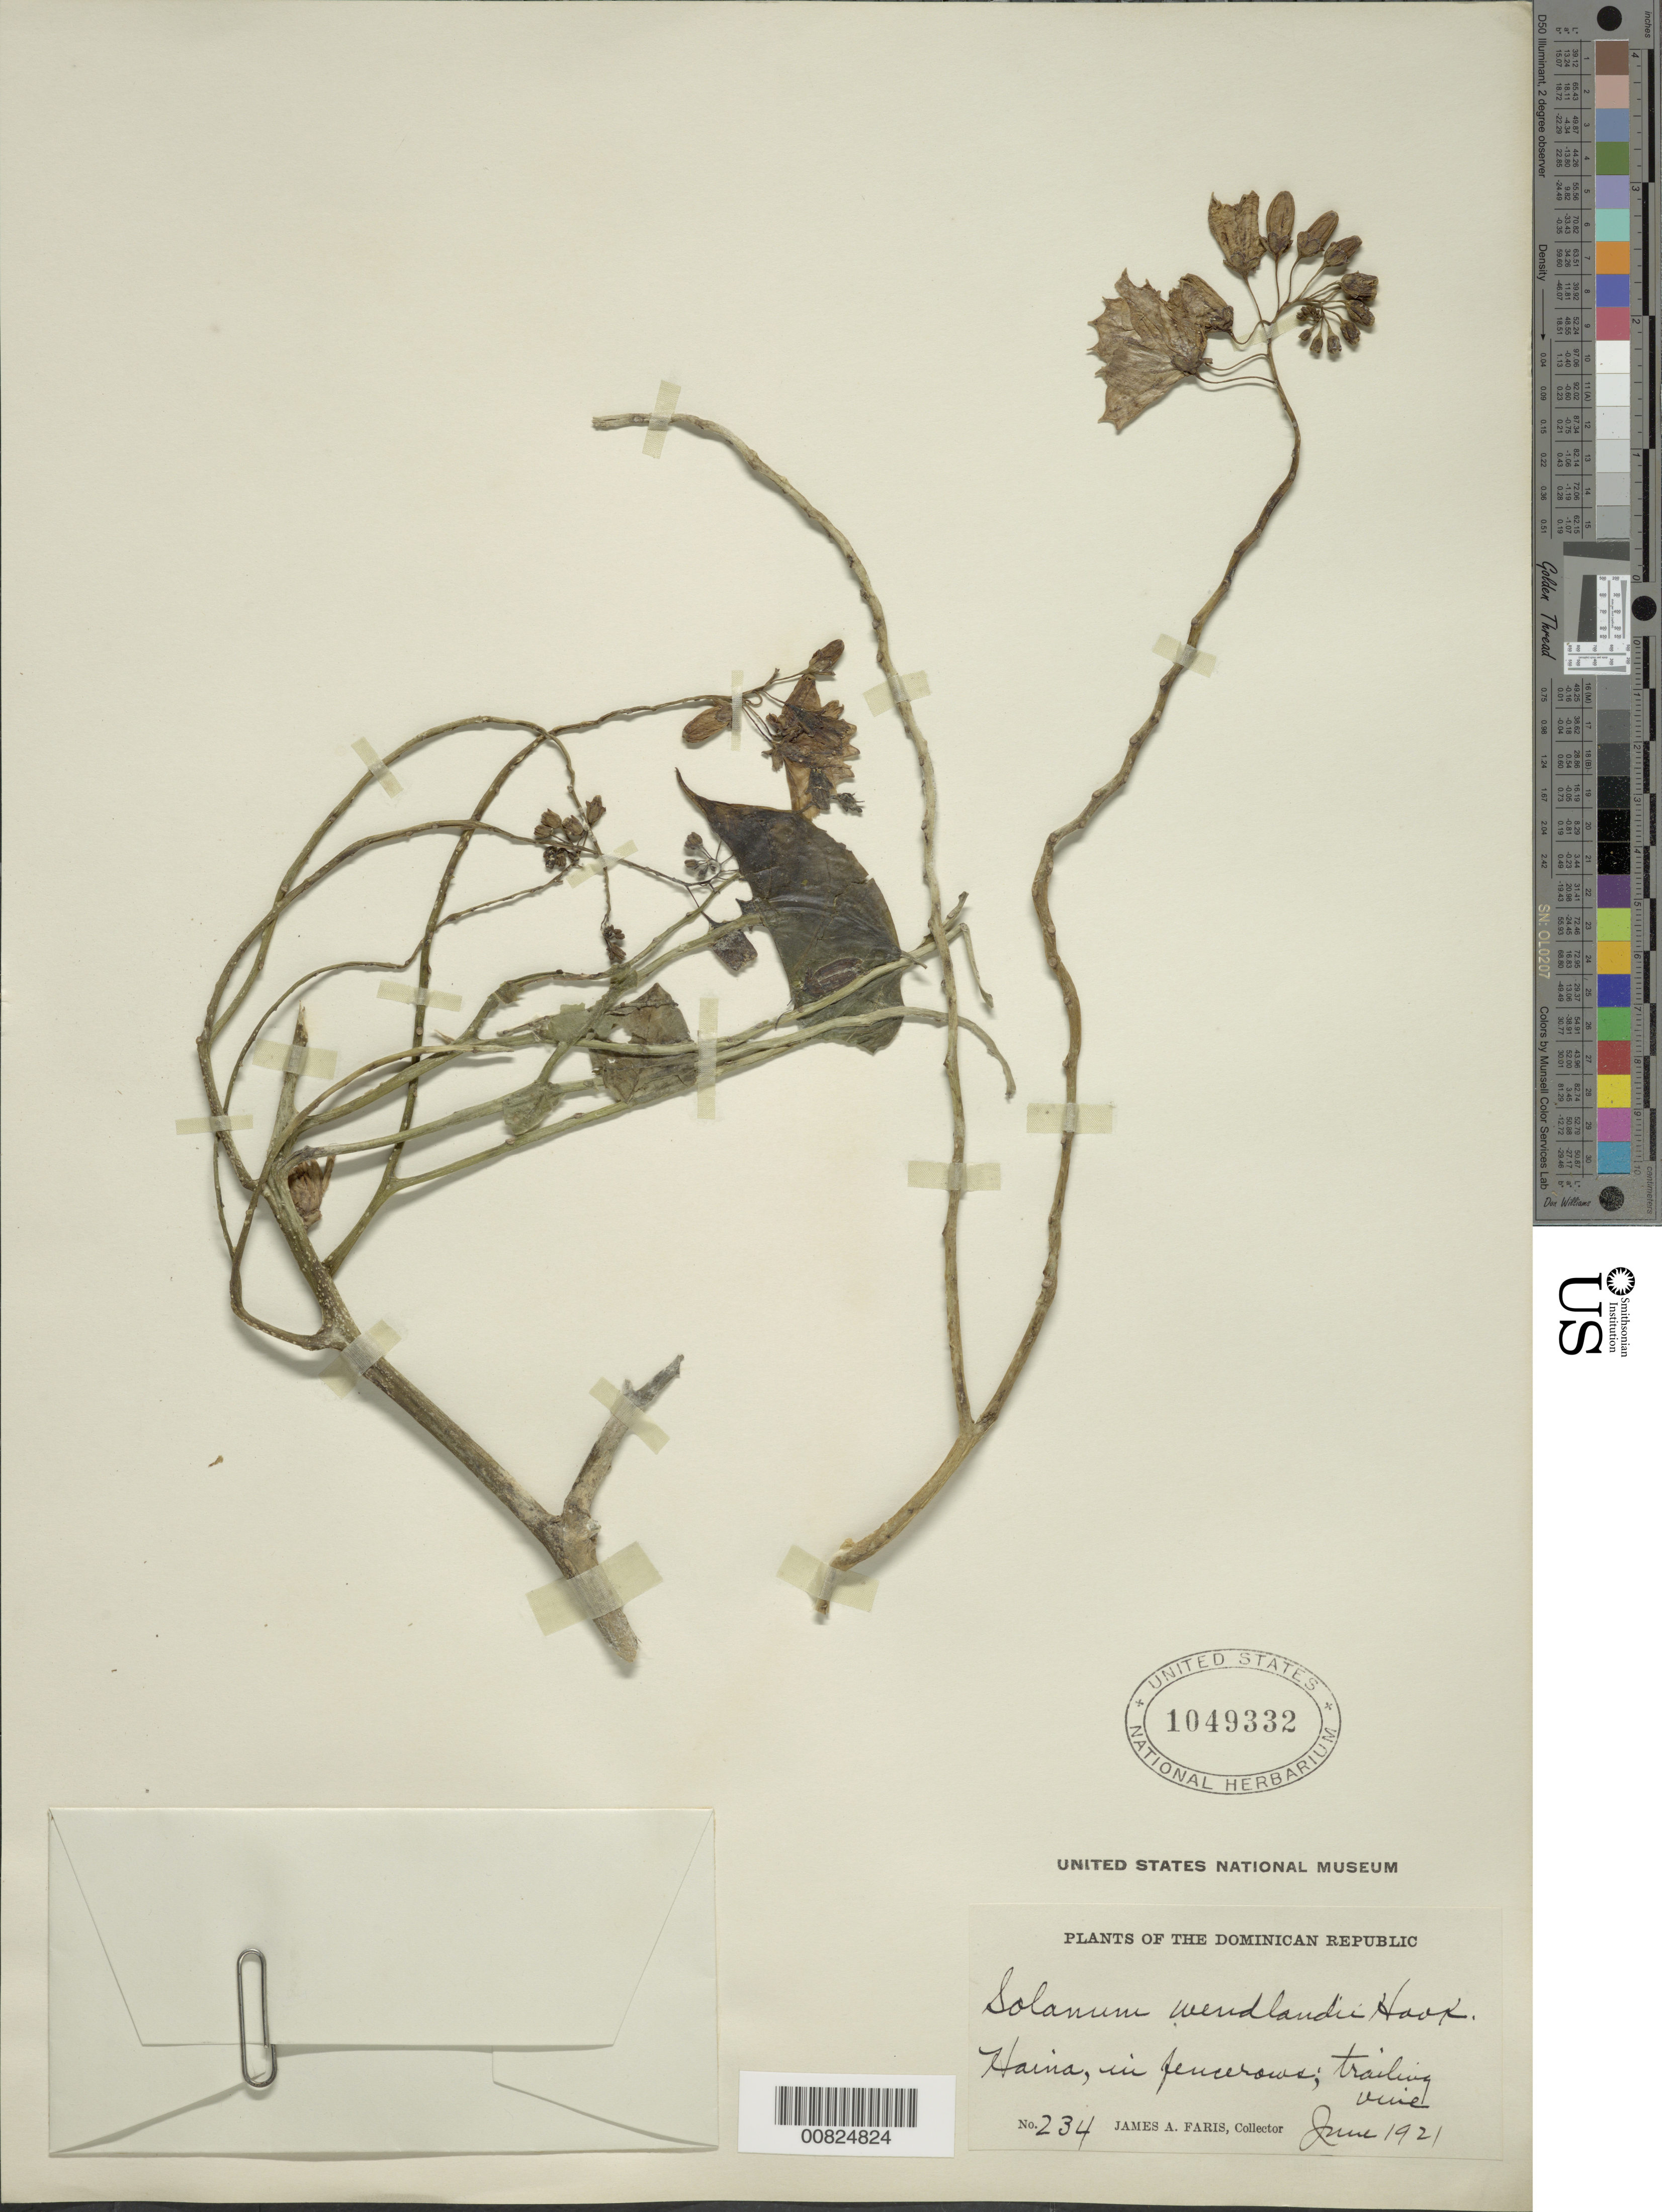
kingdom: Plantae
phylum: Tracheophyta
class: Magnoliopsida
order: Solanales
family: Solanaceae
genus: Solanum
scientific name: Solanum wendlandii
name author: Hook. f.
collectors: J. Faris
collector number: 234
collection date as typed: Jun 1921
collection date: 1921-06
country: Dominican Republic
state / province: San Cristóbal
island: Hispaniola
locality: Haina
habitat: In fence rows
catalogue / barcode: US 1049332